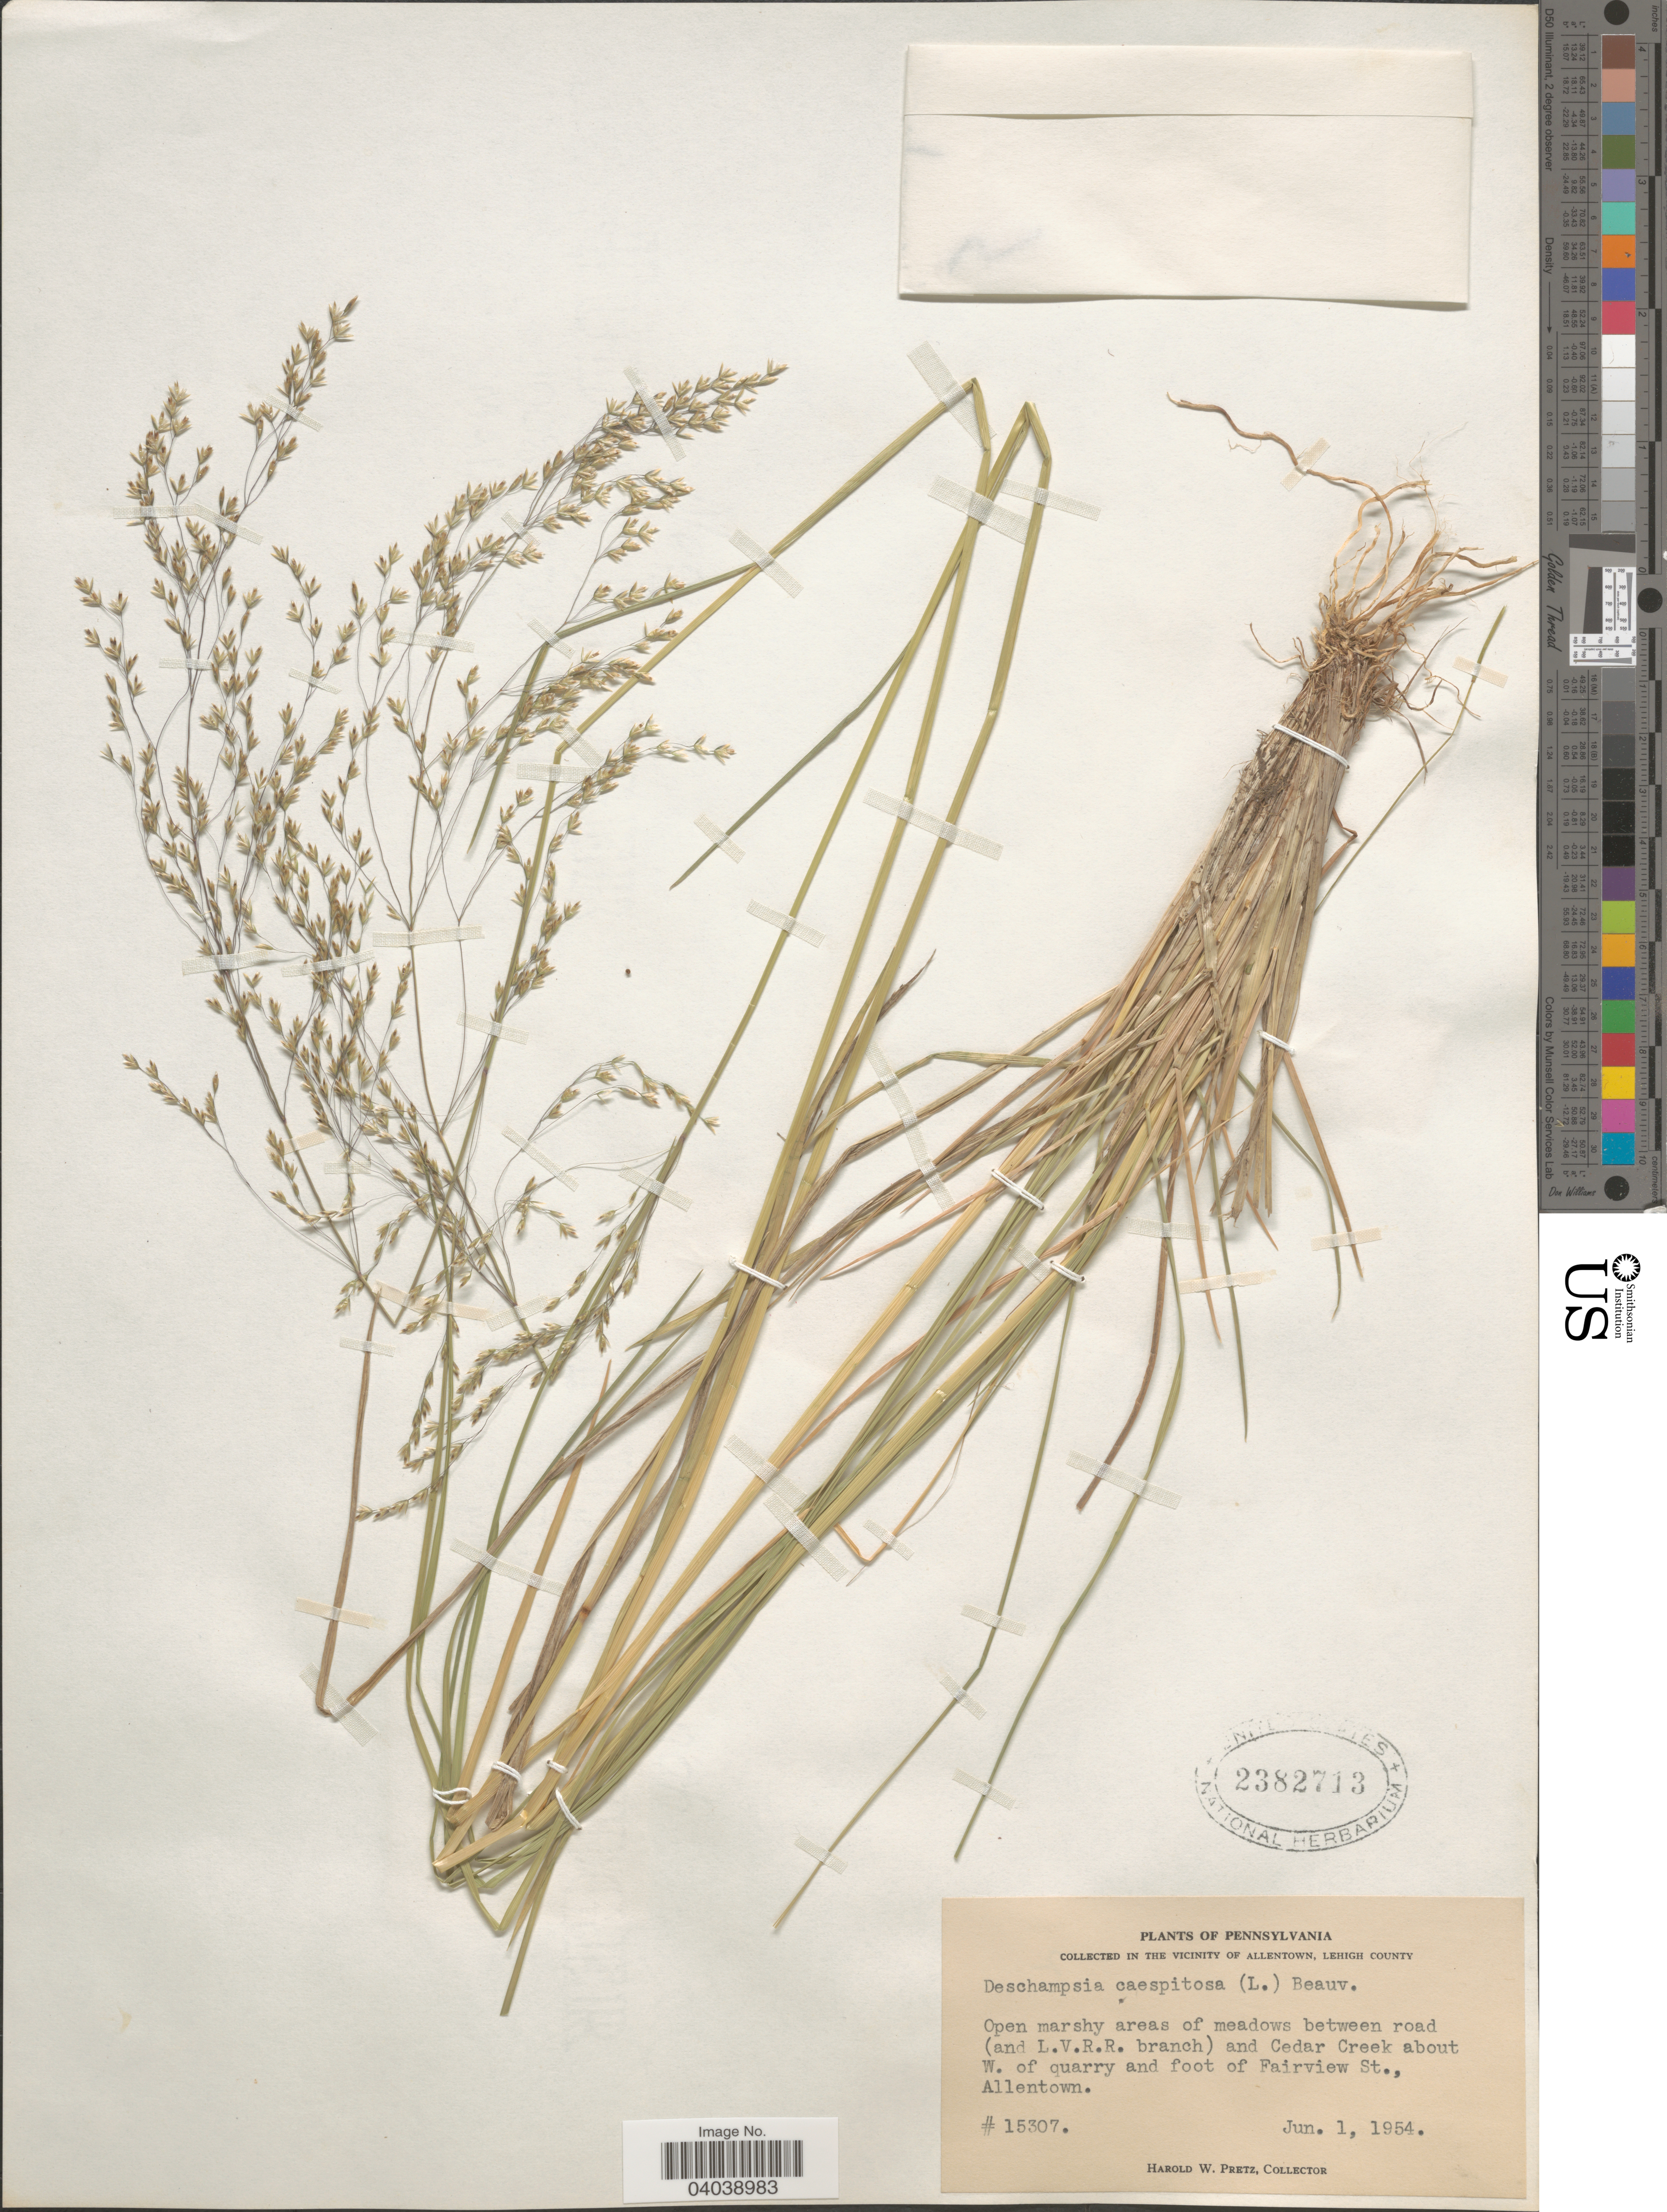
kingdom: Plantae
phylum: Tracheophyta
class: Liliopsida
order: Poales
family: Poaceae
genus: Deschampsia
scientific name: Deschampsia cespitosa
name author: (L.) P. Beauv.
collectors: H. W. Pretz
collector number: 15307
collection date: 1954-06-01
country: United States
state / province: Pennsylvania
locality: In the vicinity of Allentown, Lehigh County. Open marshy areas of meadows between road (and L.V.R.R. branch) and Cedar Creek about W. of quarry and foot of Fairview St., Allentown.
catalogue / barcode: US 2382713